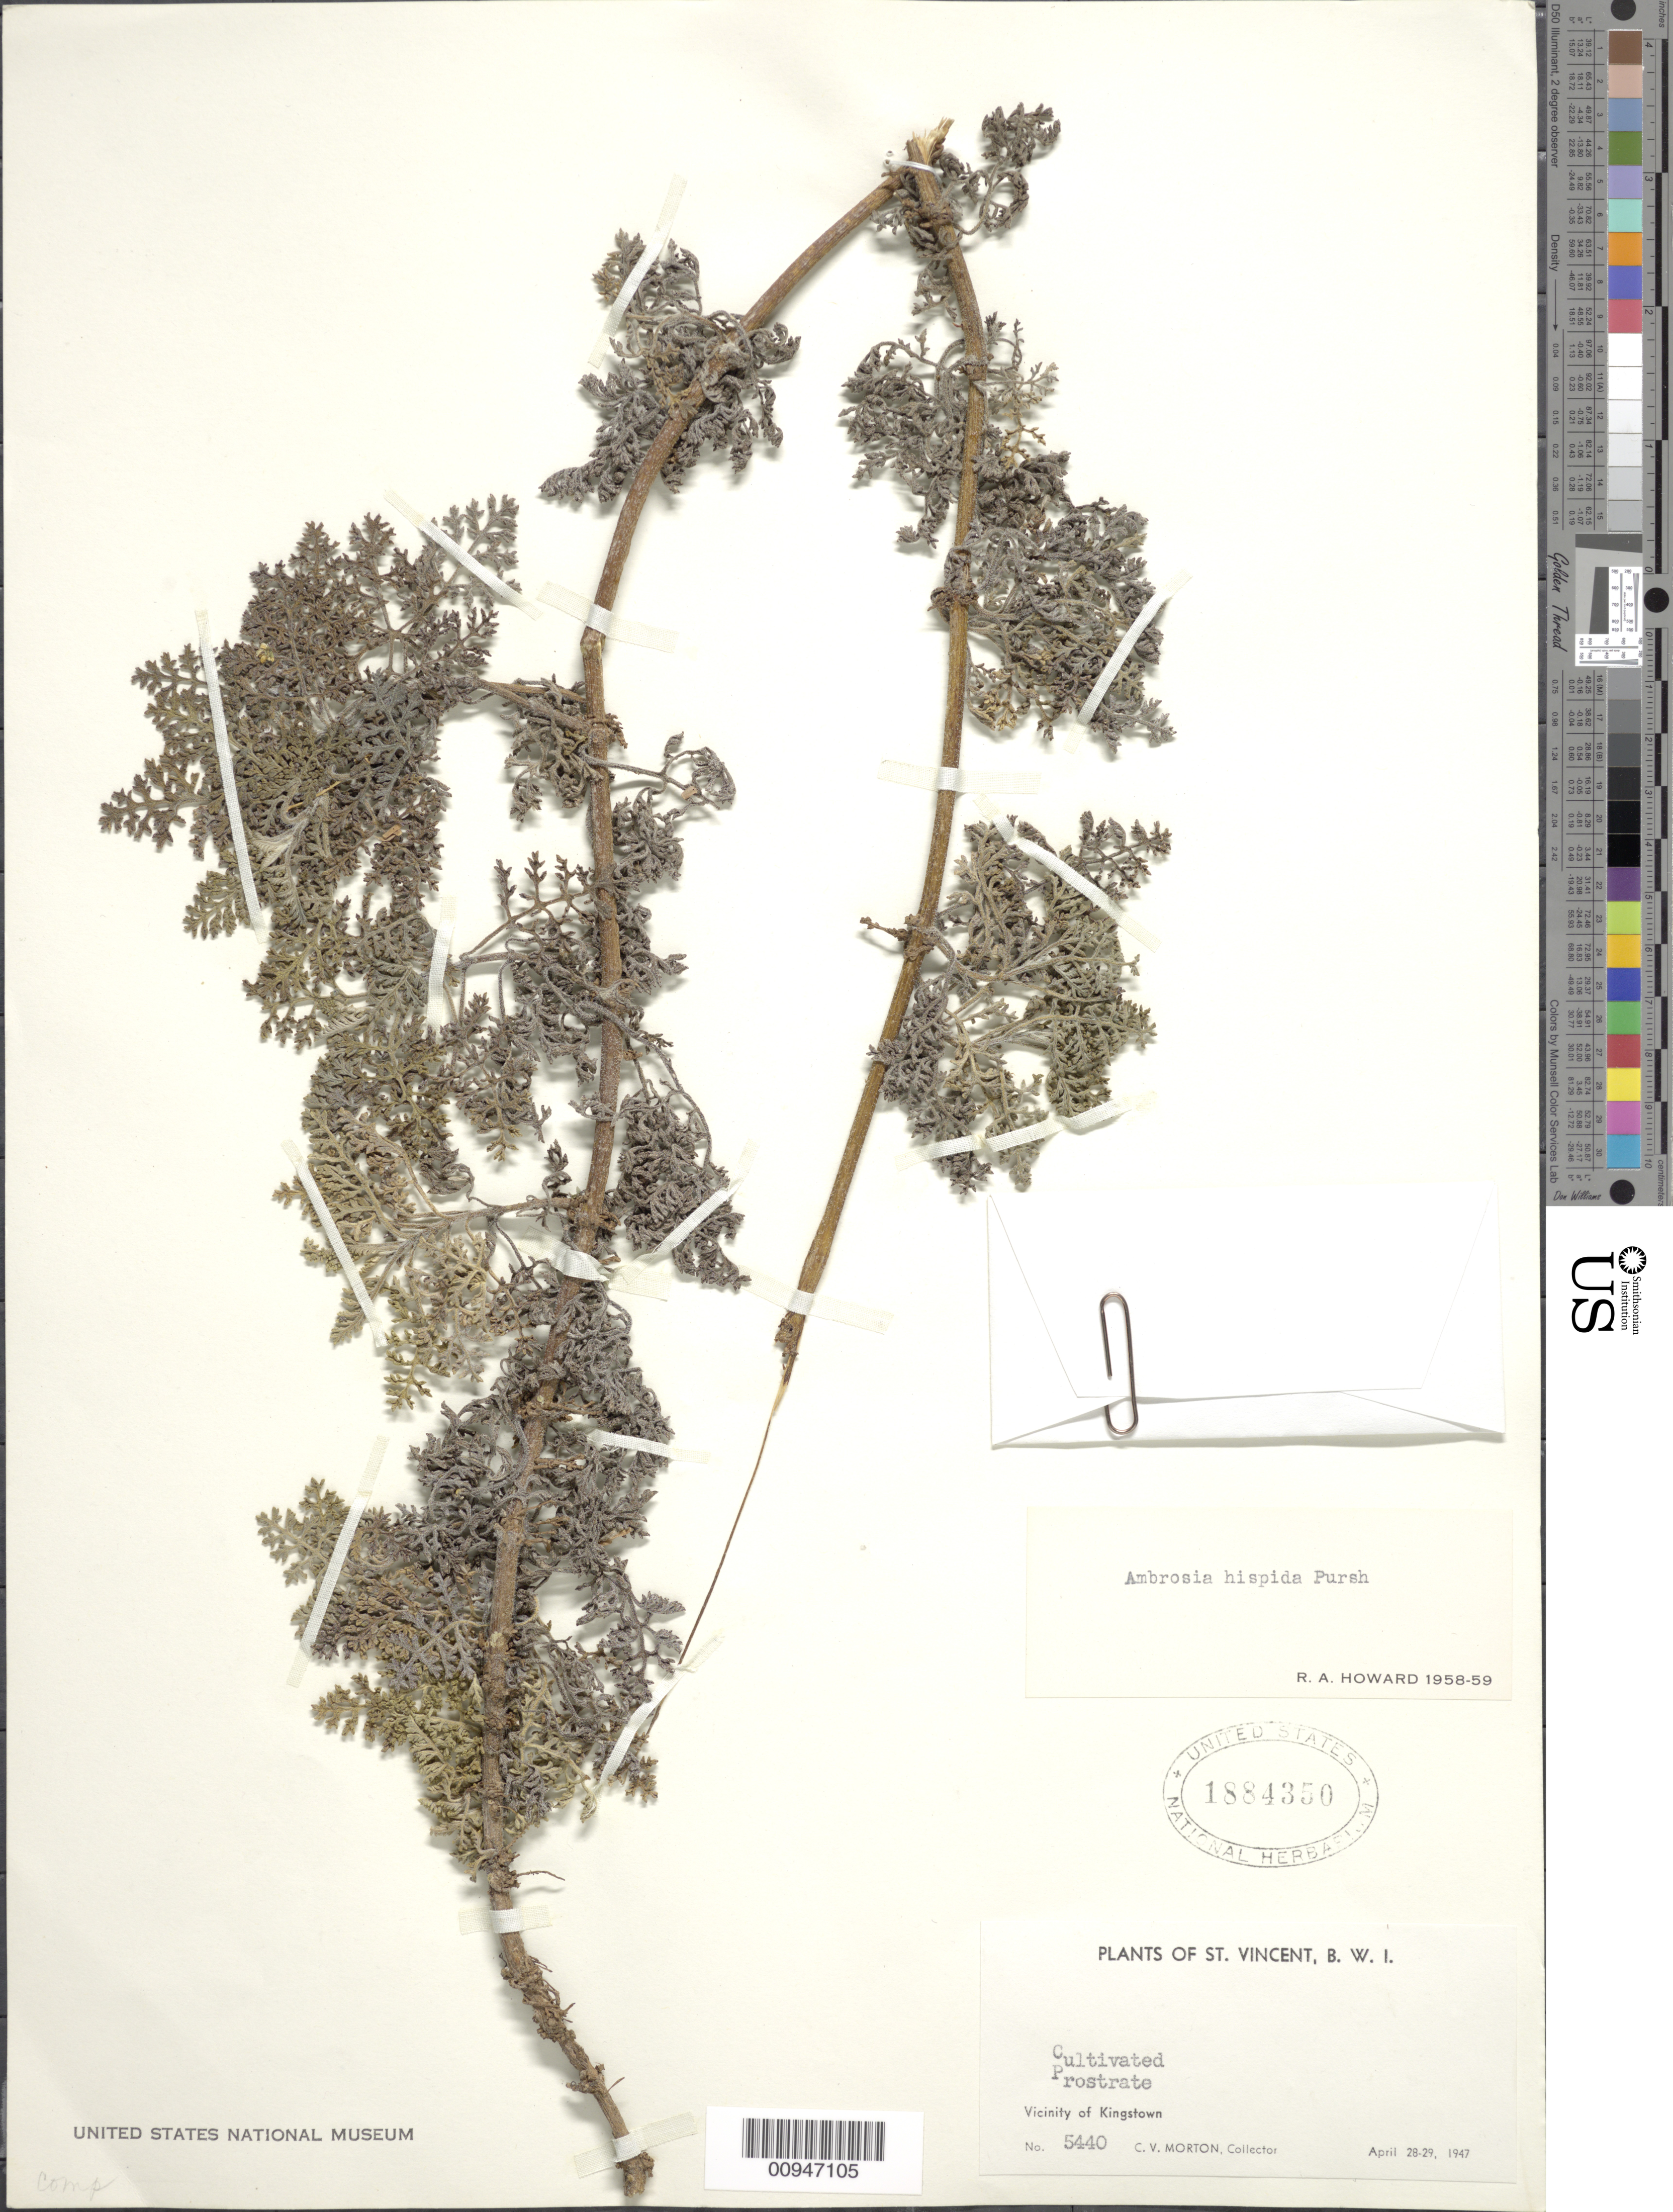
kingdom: Plantae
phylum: Tracheophyta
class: Magnoliopsida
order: Asterales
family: Asteraceae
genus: Ambrosia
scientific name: Ambrosia hispida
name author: Pursh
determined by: Howard, R. A.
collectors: C. V. Morton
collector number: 5440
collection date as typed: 28 Apr 1947 to 29 Apr 1947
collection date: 1947-04-28/1947-04-29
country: St. Vincent - Grenadines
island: St. Vincent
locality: Vicinity of Kingston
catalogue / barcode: US 1884350